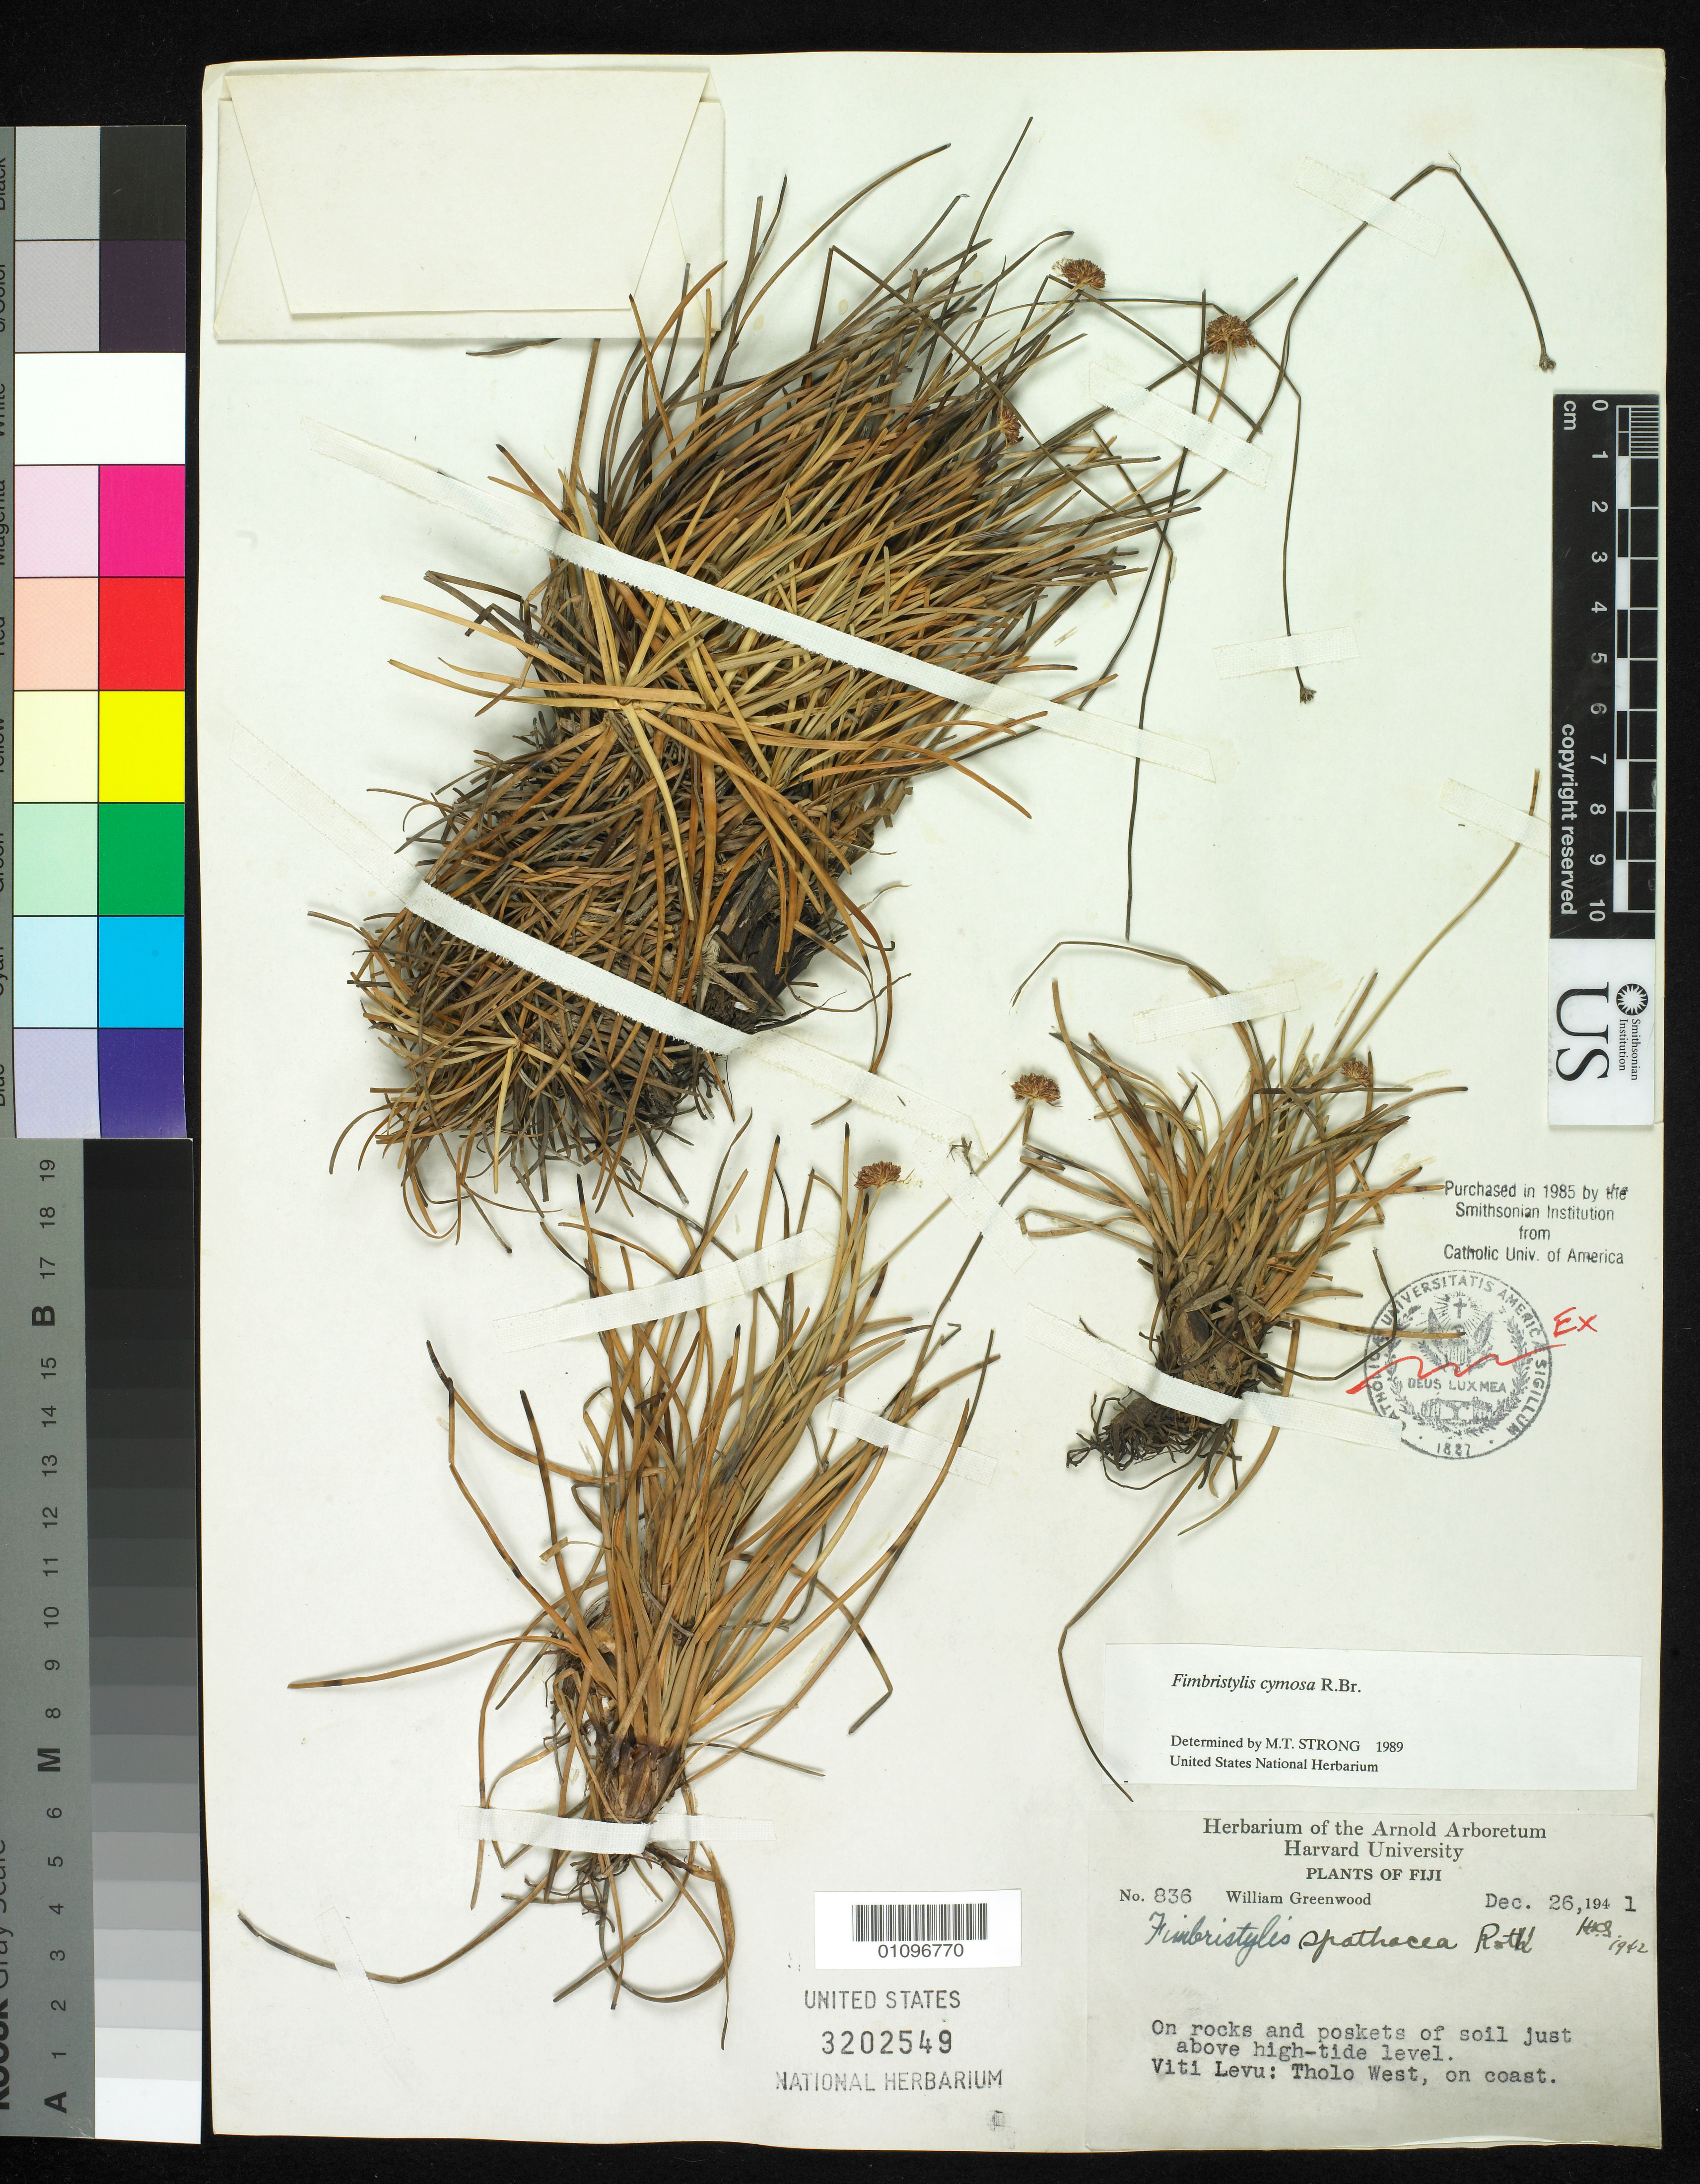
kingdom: Plantae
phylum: Tracheophyta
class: Liliopsida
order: Poales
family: Cyperaceae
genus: Fimbristylis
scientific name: Fimbristylis cymosa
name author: R. Br.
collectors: W. Greenwood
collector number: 836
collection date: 1941-12-26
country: Fiji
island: Viti Levu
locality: Tholo West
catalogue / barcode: US 3202549